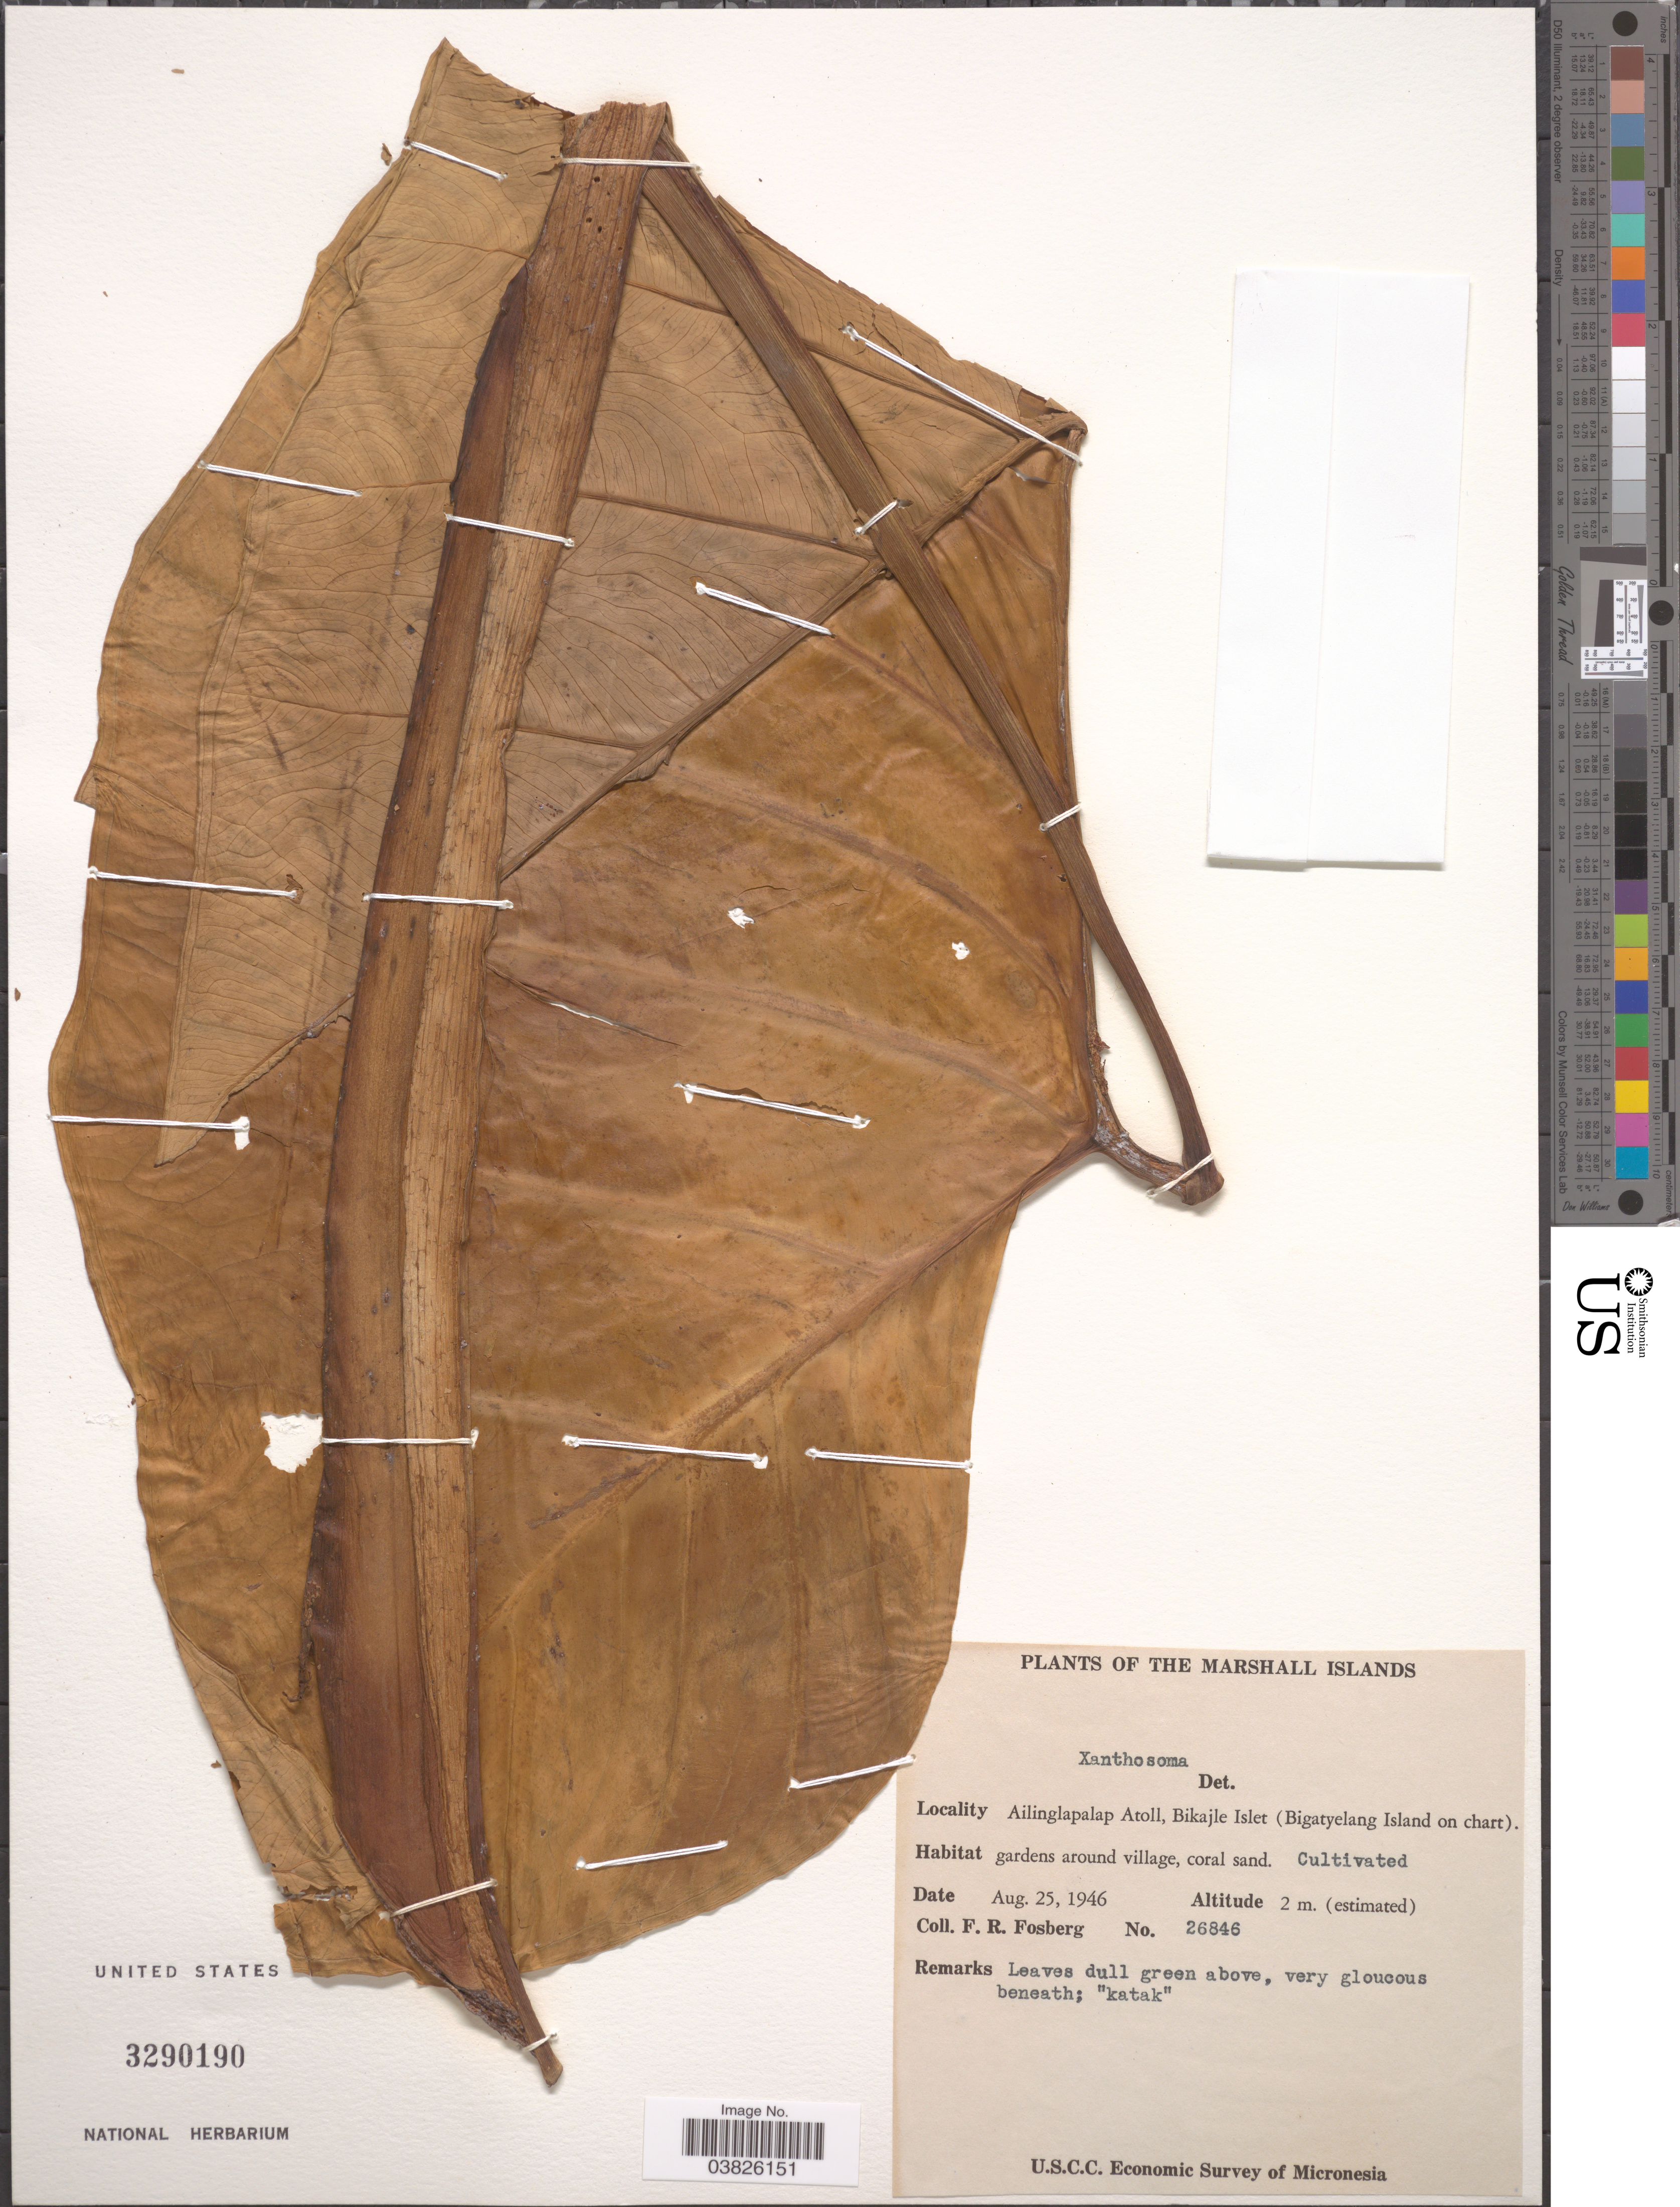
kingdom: Plantae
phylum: Tracheophyta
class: Liliopsida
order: Alismatales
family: Araceae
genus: Xanthosoma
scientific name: Xanthosoma sp.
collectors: F. R. Fosberg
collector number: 26846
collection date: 1946-08-25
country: Marshall Islands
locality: Ailinglapalap Atoll, Bikajle Islet (Bigatyelang Island on chart). Gardens around village.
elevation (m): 2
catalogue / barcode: US 3290190